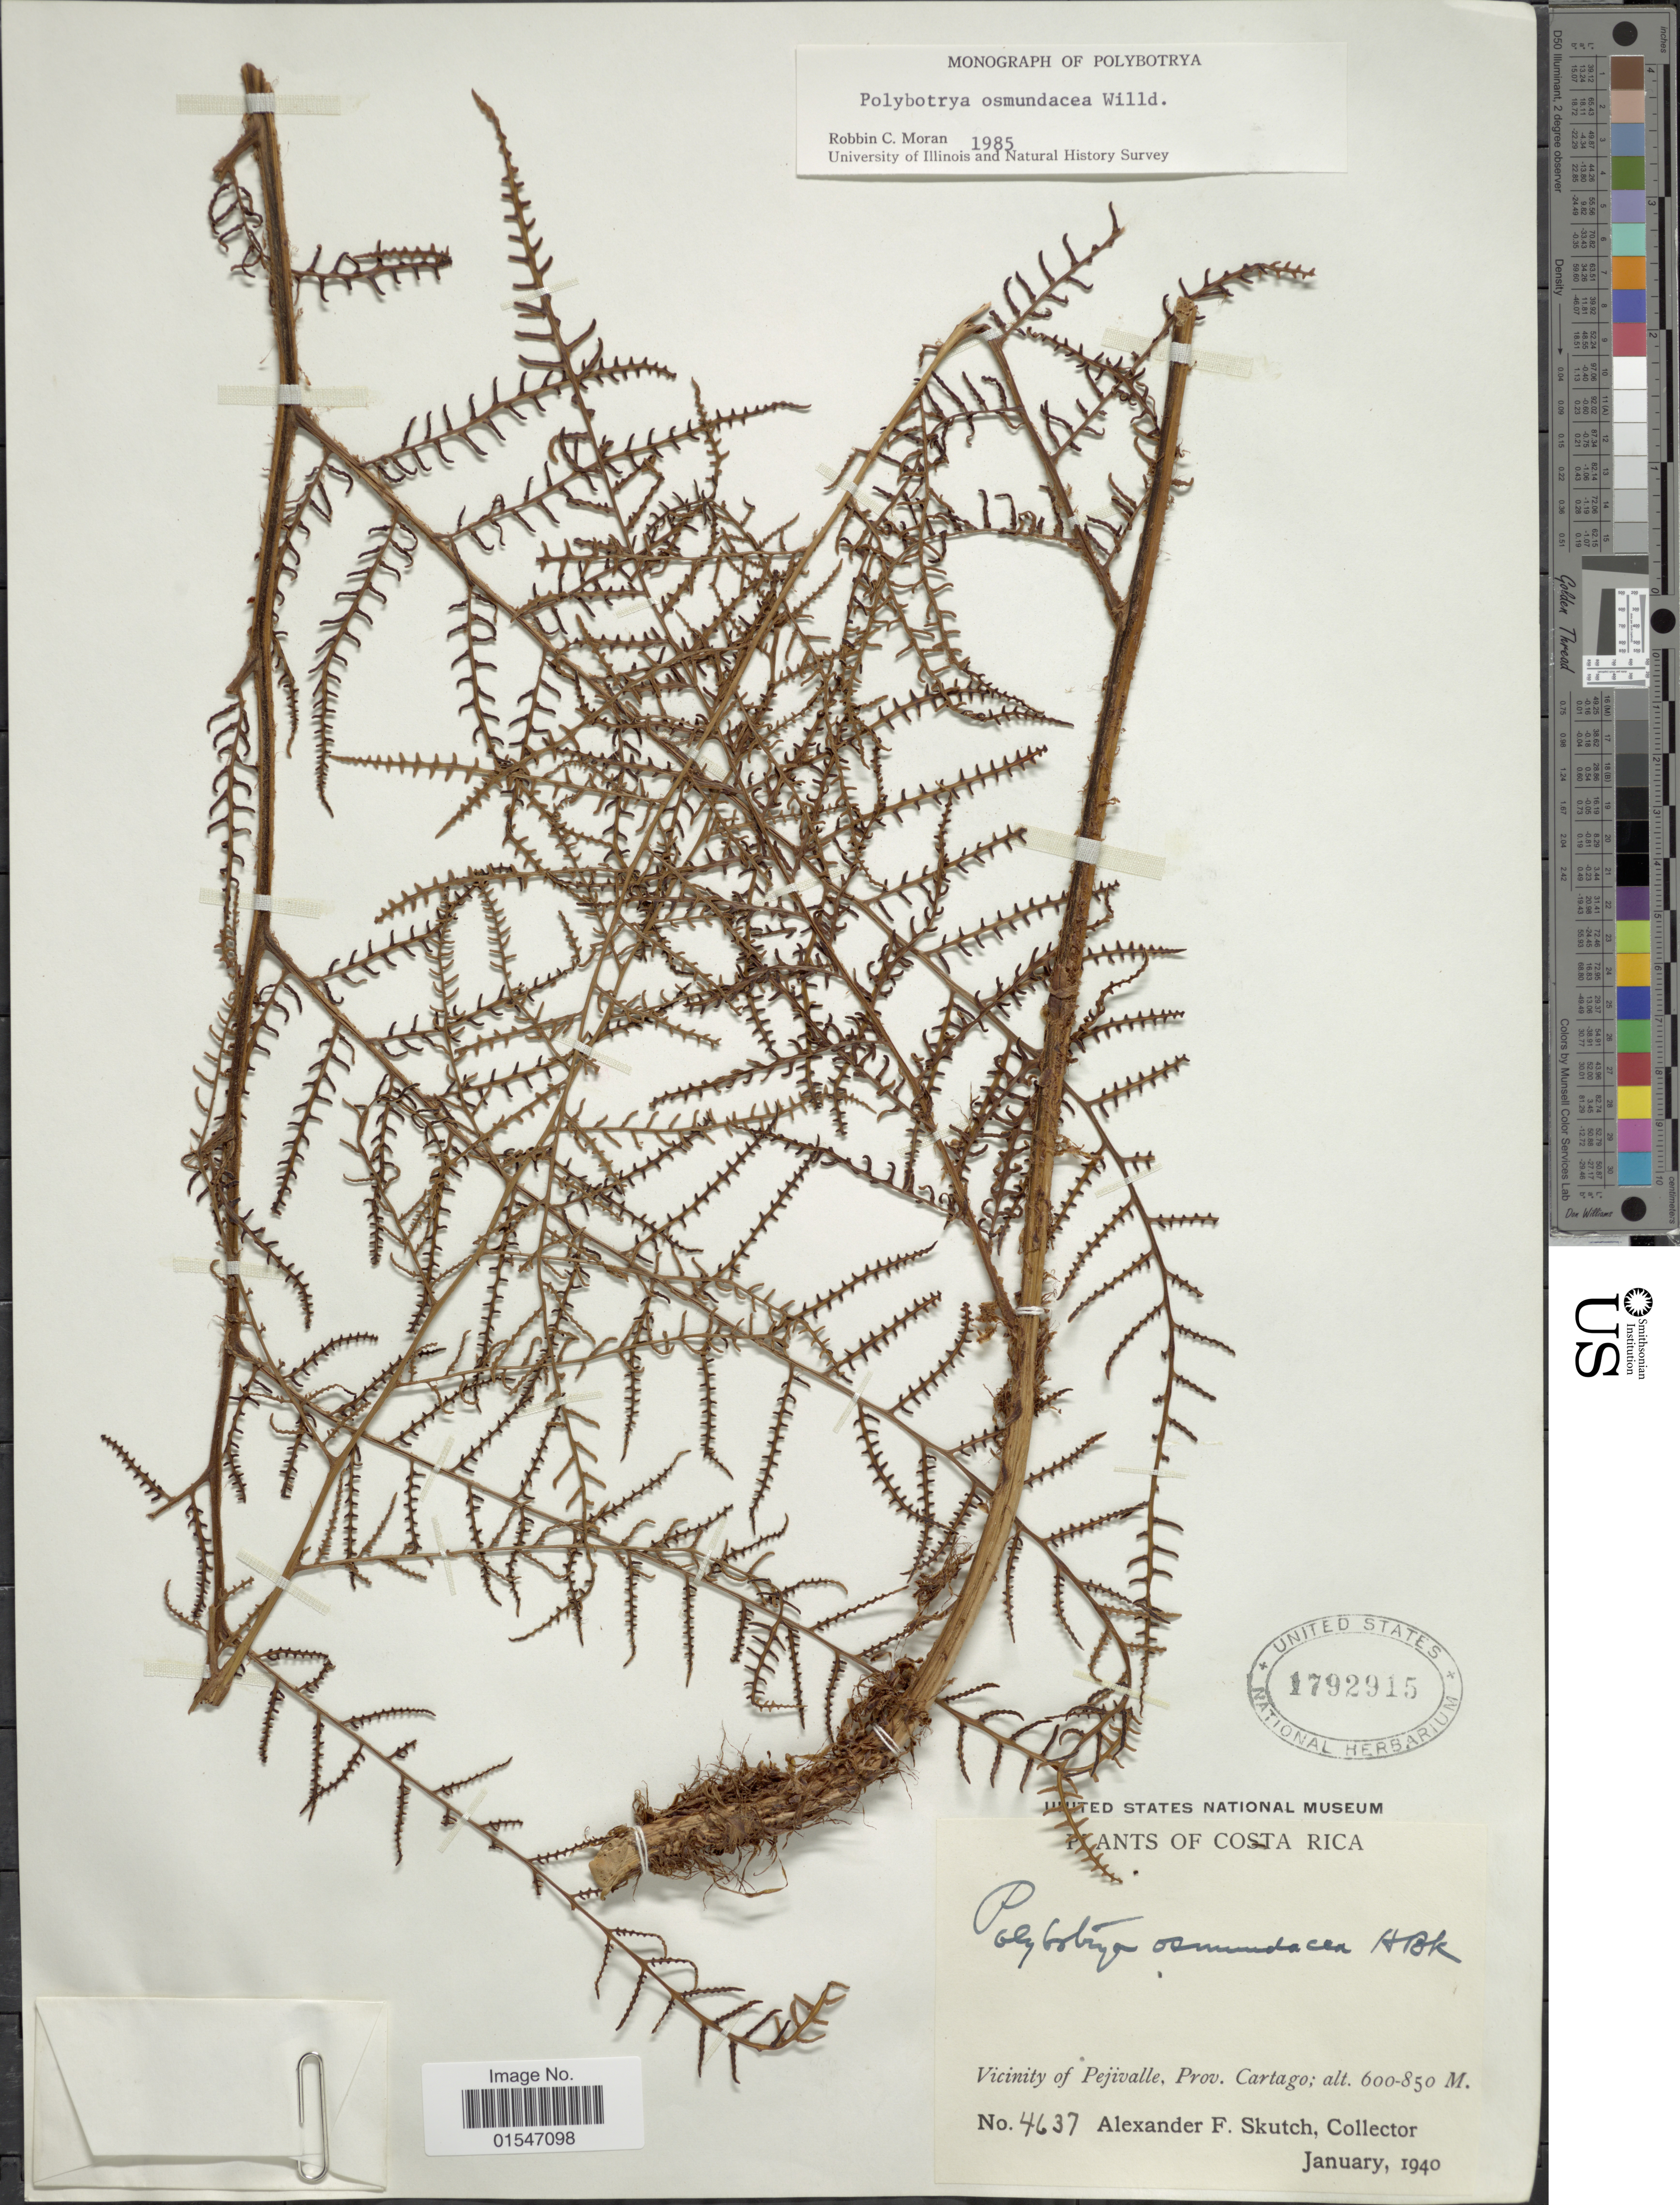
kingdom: Plantae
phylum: Tracheophyta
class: Polypodiopsida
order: Polypodiales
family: Dryopteridaceae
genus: Polybotrya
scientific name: Polybotrya osmundacea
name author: Humb. & Bonpl. ex Willd.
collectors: A. F. Skutch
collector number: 4637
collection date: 1940-01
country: Costa Rica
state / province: Cartago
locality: Vicinity of Pejivalle, Prov. Cartago.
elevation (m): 600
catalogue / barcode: US 1792915